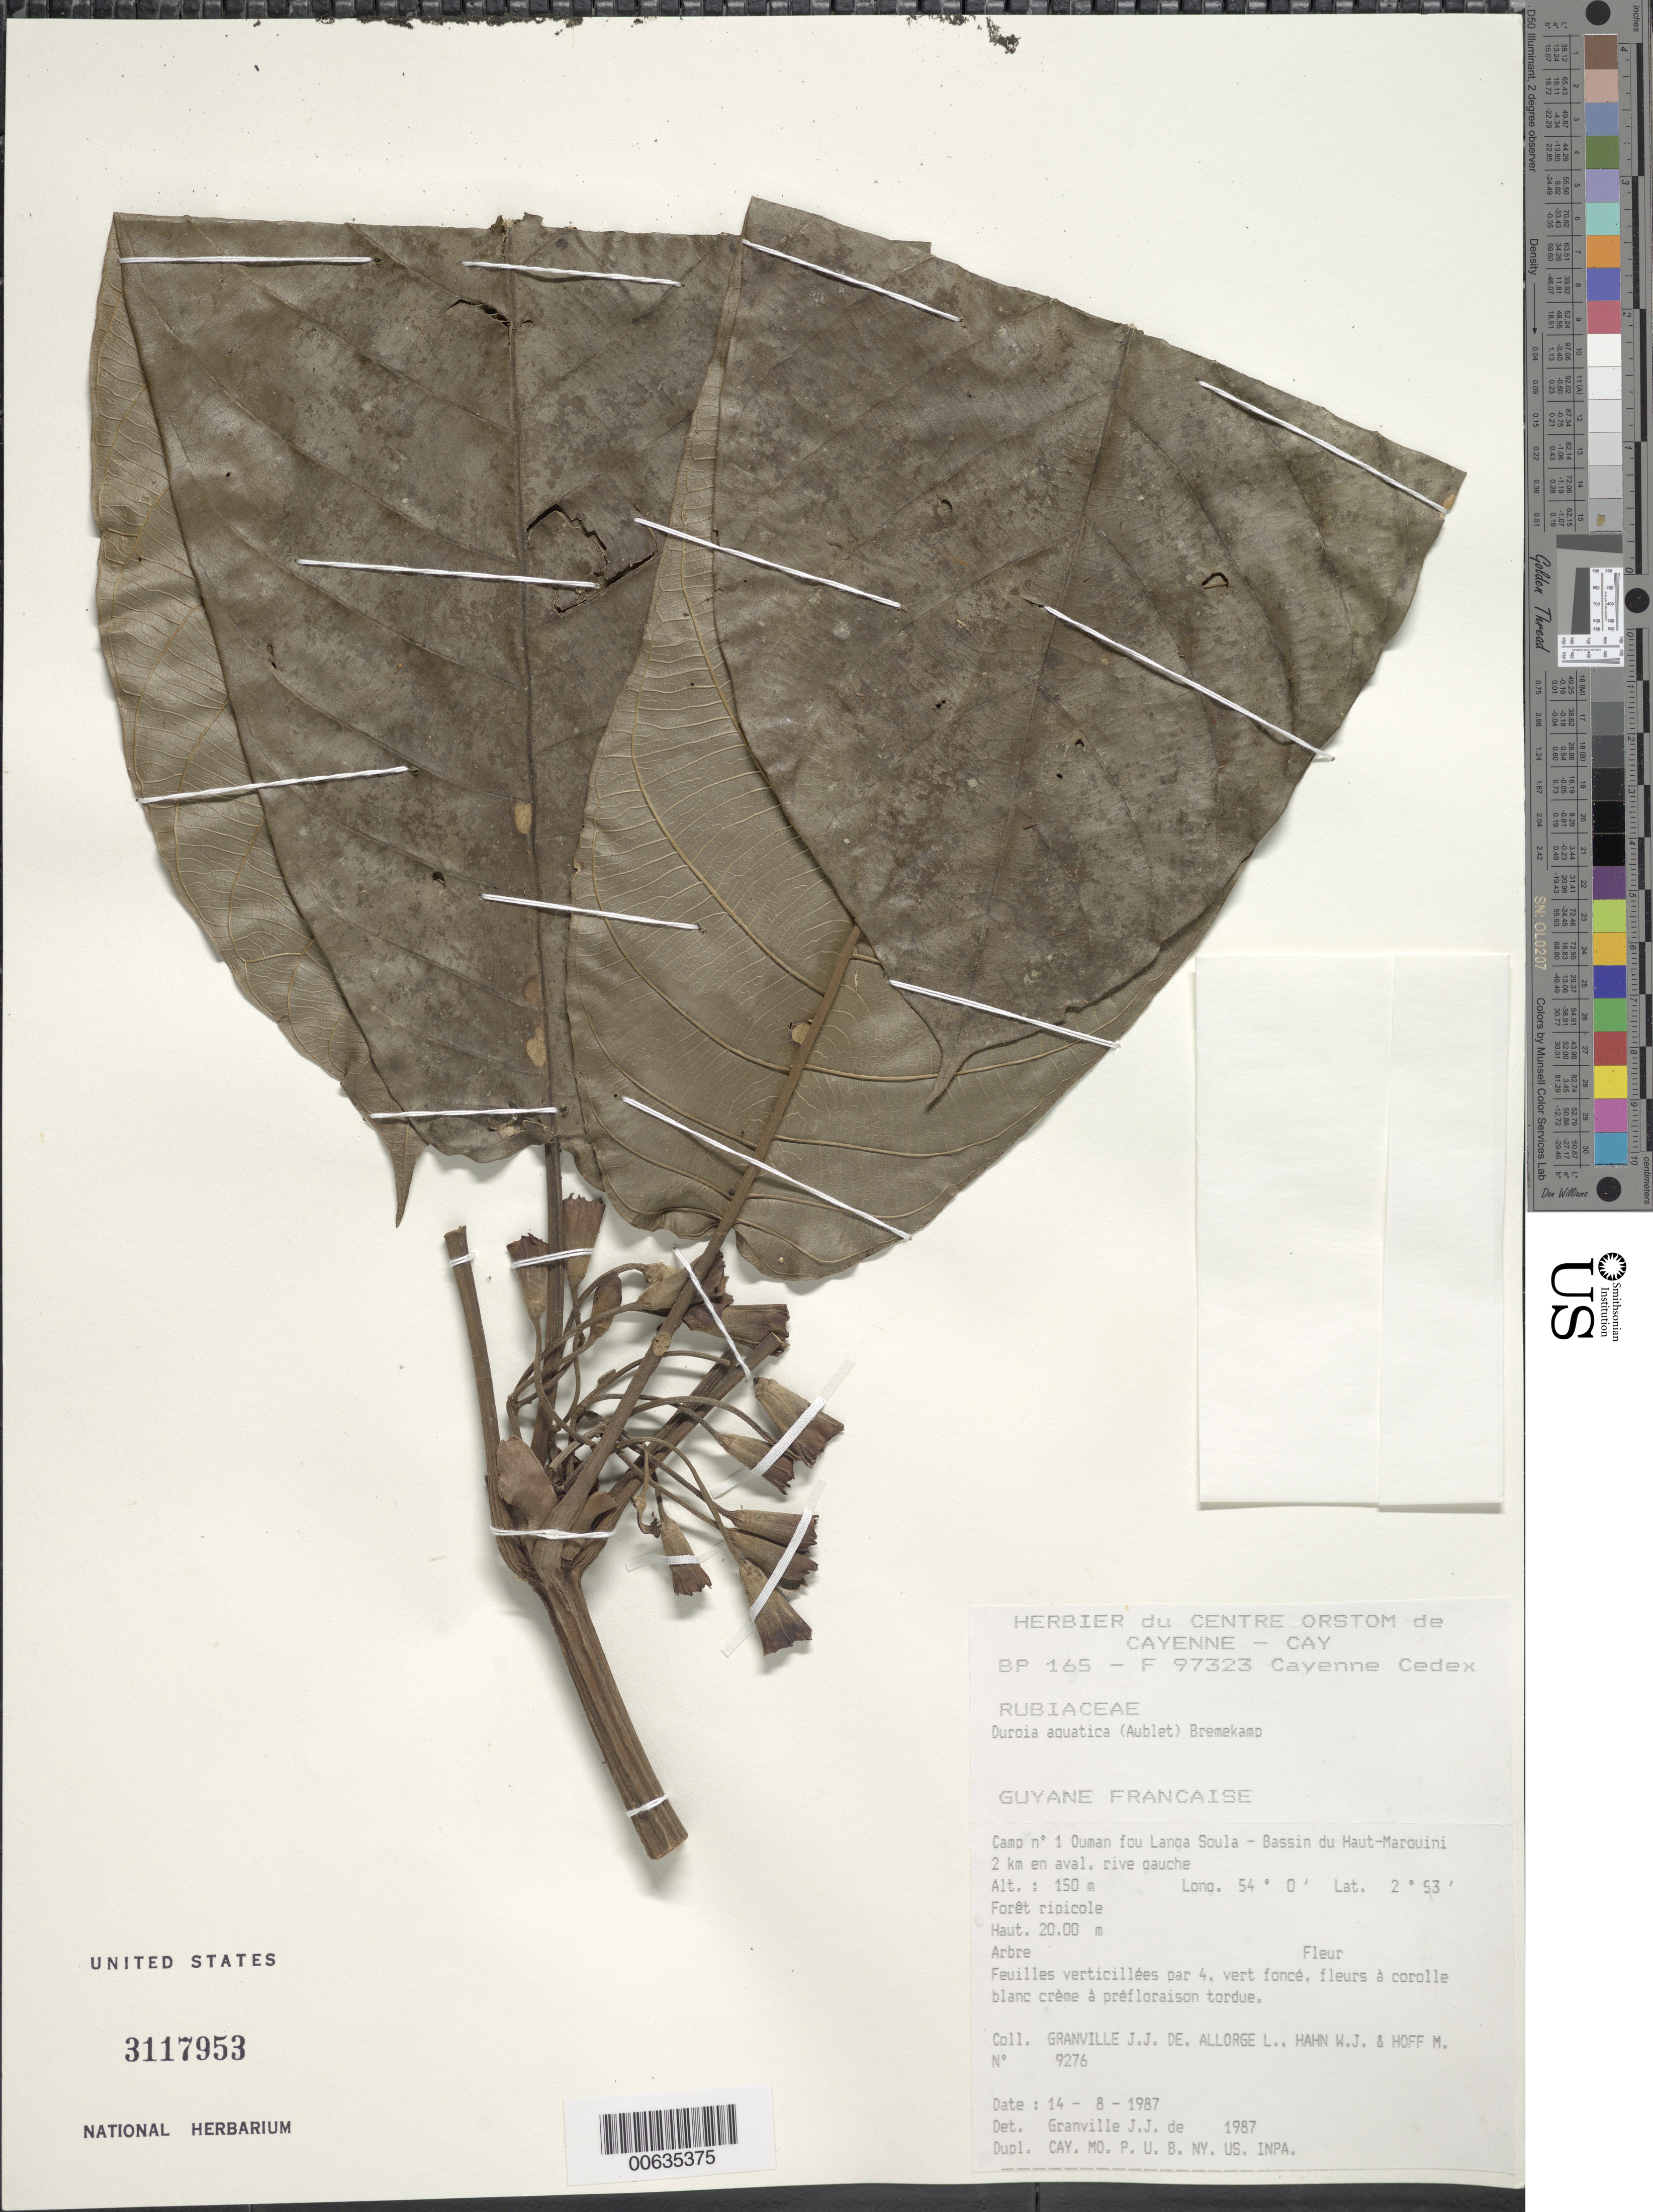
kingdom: Plantae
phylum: Tracheophyta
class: Magnoliopsida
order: Gentianales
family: Rubiaceae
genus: Duroia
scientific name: Duroia aquatica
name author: (Aubl.) Bremek.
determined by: Granville, J. J. de, (CAY), Institut de Recherche pour le Developpement (IRD) (FRENCH GUIANA)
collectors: J.-J. de Granville, L. Allorge, W. J. Hahn & M. Hoff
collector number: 9276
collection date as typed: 14-Aug-87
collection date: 1987-08-14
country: French Guiana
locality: Camp #1, Ouman fou Langa Soula, Bassin du Haut-Marouini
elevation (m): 150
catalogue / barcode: US 3117953